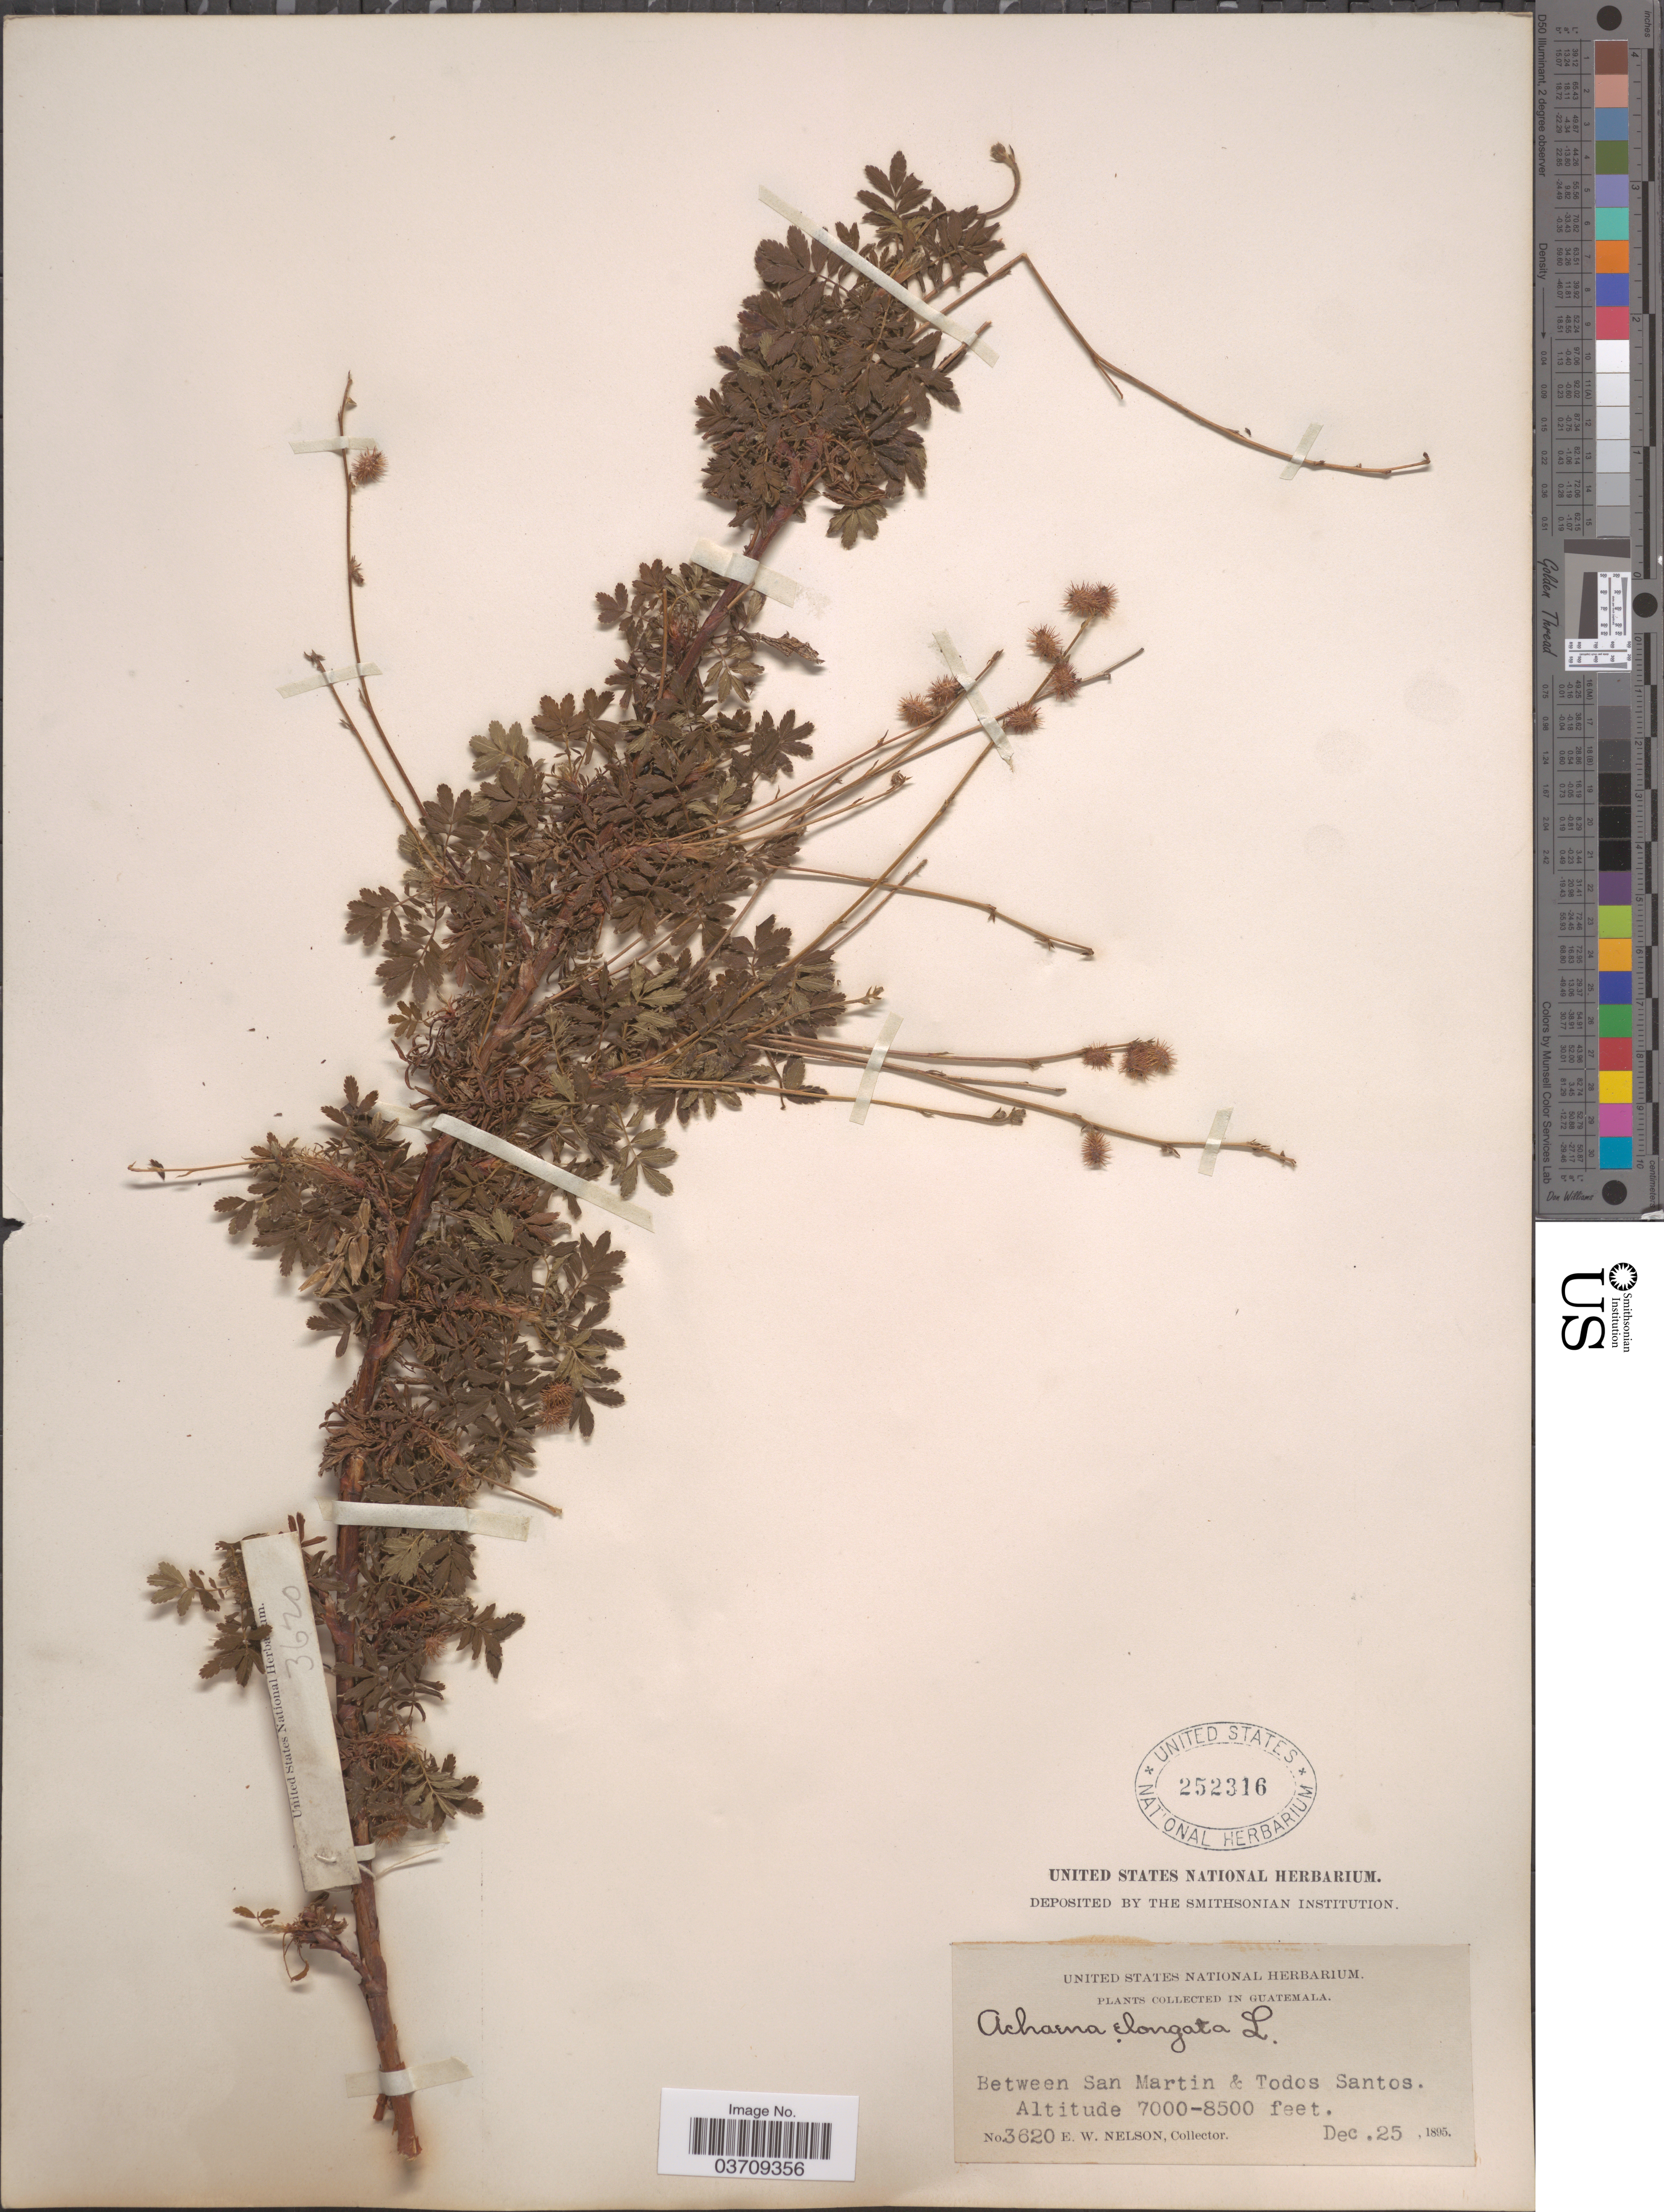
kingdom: Plantae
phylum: Tracheophyta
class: Magnoliopsida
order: Rosales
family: Rosaceae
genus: Acaena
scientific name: Acaena elongata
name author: L.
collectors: E. W. Nelson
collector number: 3620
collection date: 1895-12-25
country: Guatemala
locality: Between San Martin & Todos Santos.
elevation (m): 2134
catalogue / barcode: US 252316